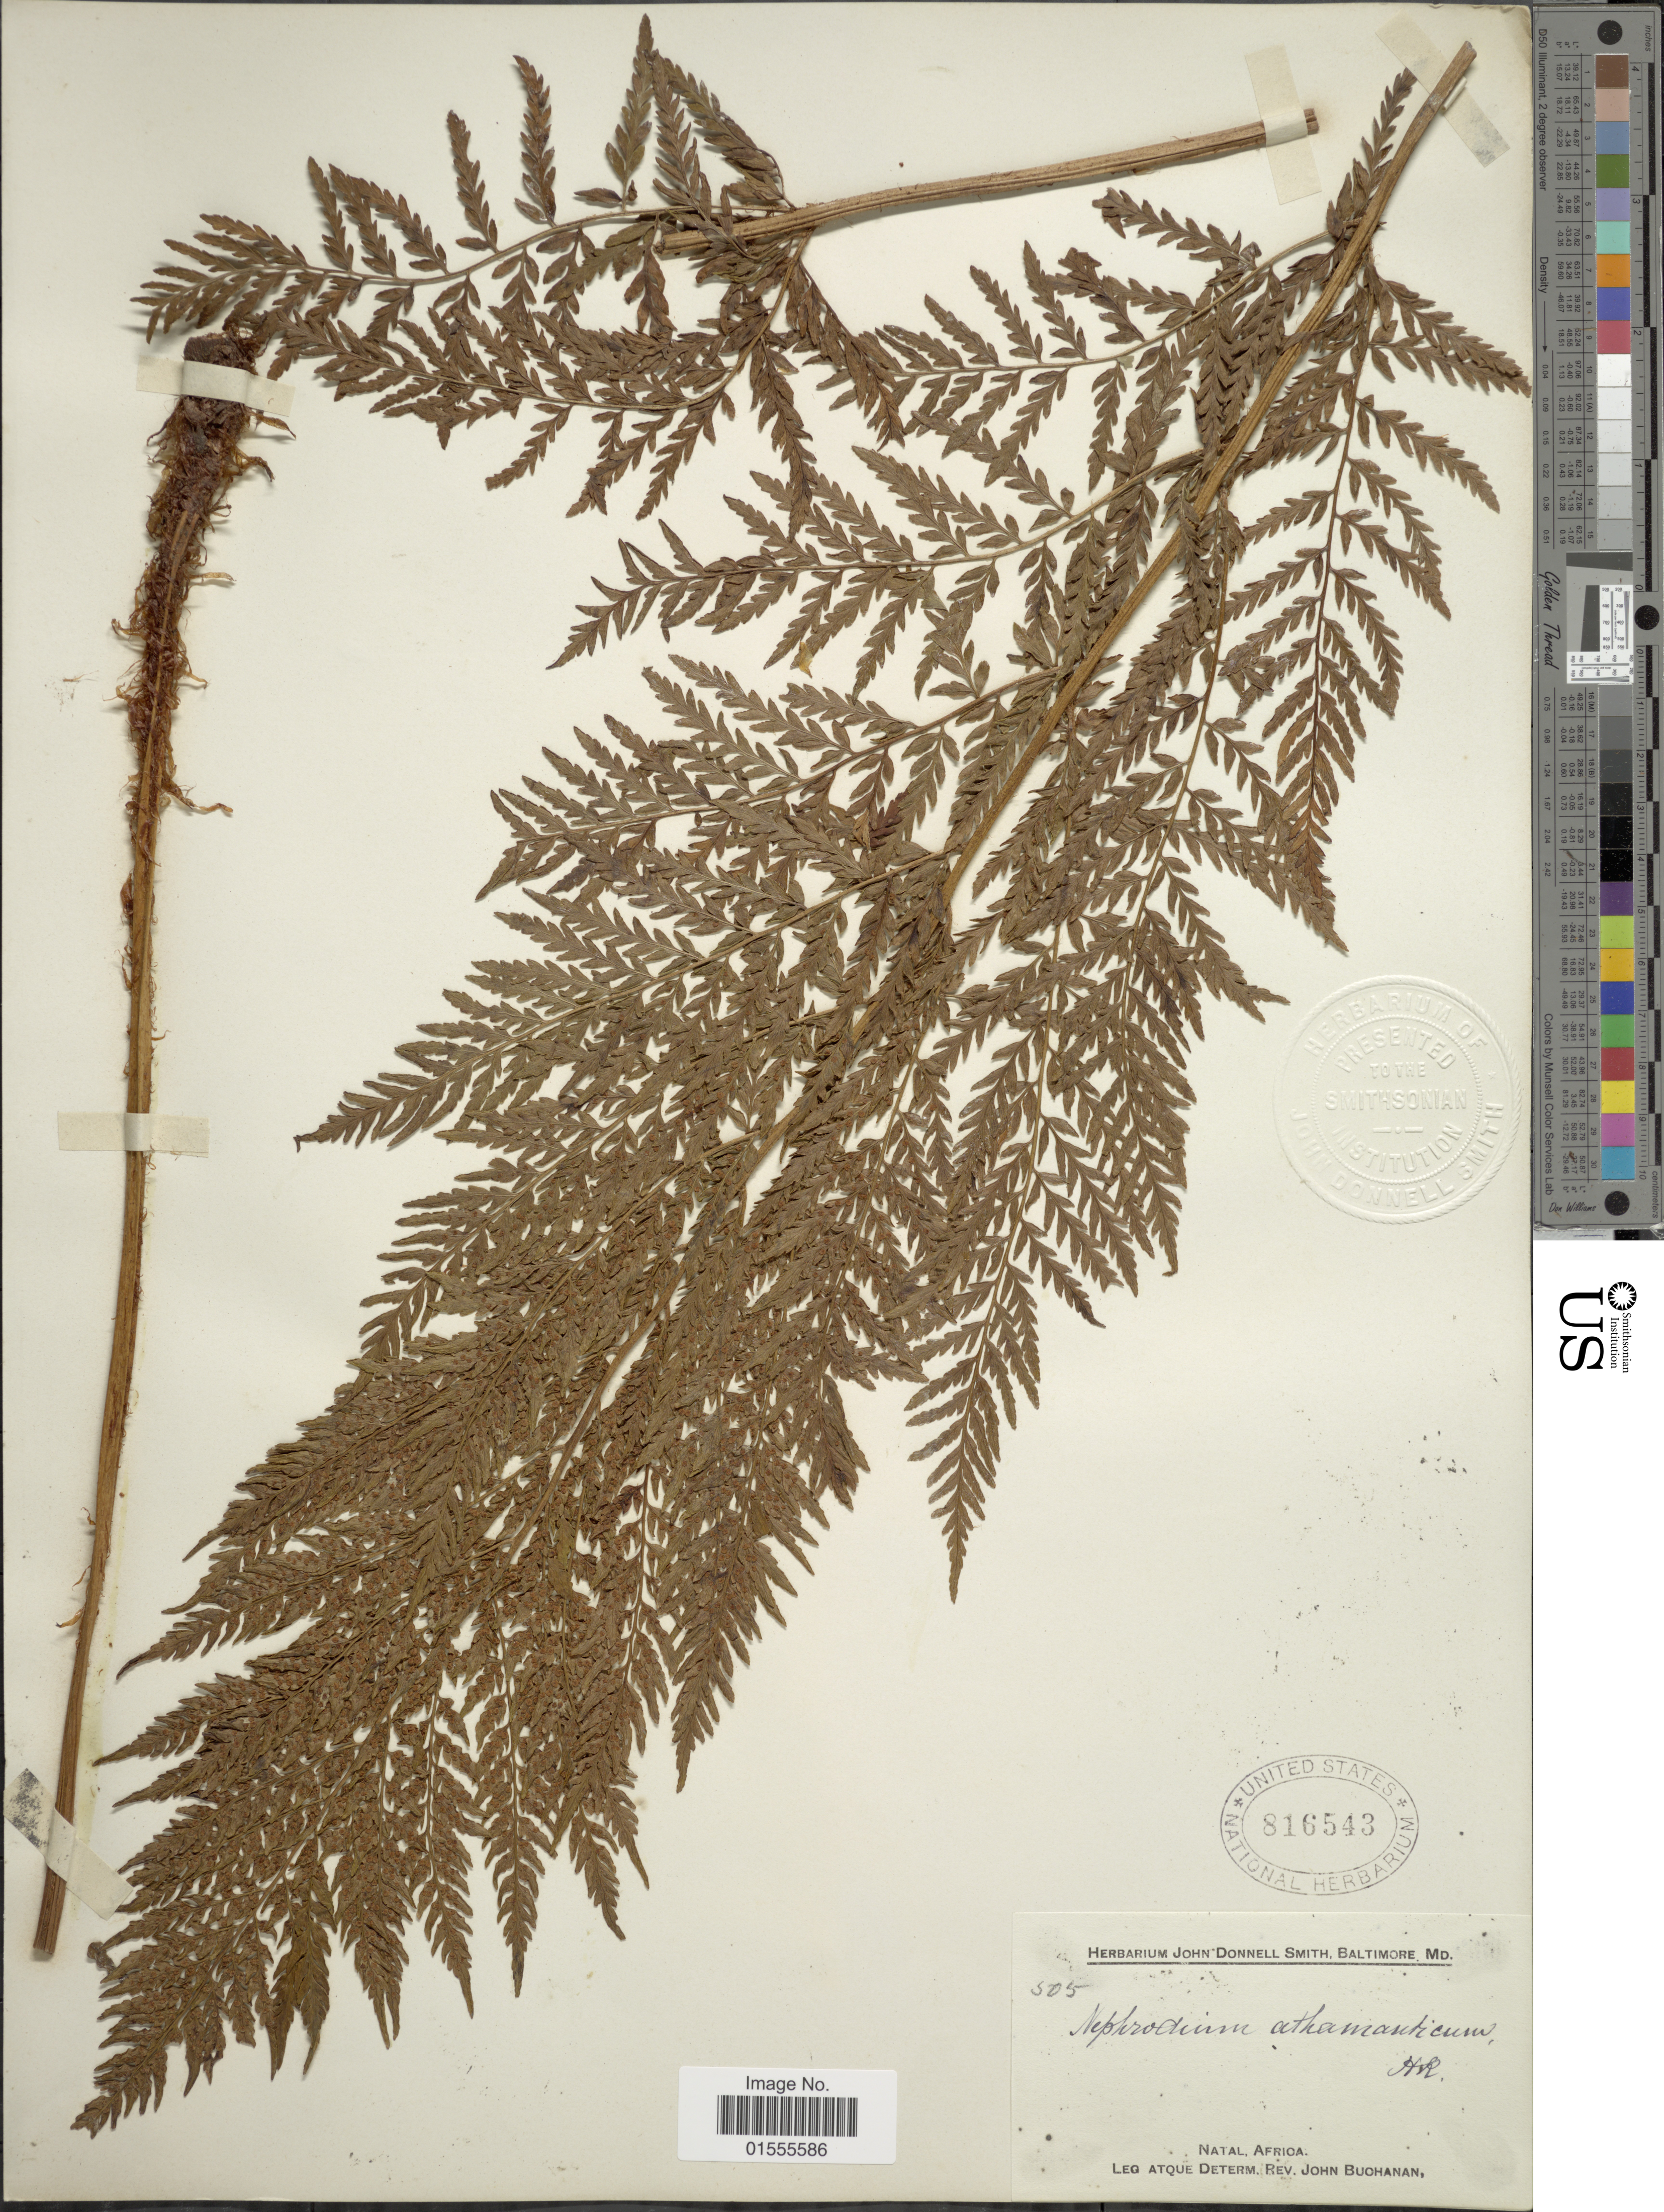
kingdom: Plantae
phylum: Tracheophyta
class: Polypodiopsida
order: Polypodiales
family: Dryopteridaceae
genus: Dryopteris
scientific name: Dryopteris athamantica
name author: (Kunze) Kunze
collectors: J. Buchanan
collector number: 505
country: South Africa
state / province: KwaZulu-Natal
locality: Natal, Africa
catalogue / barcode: US 816543